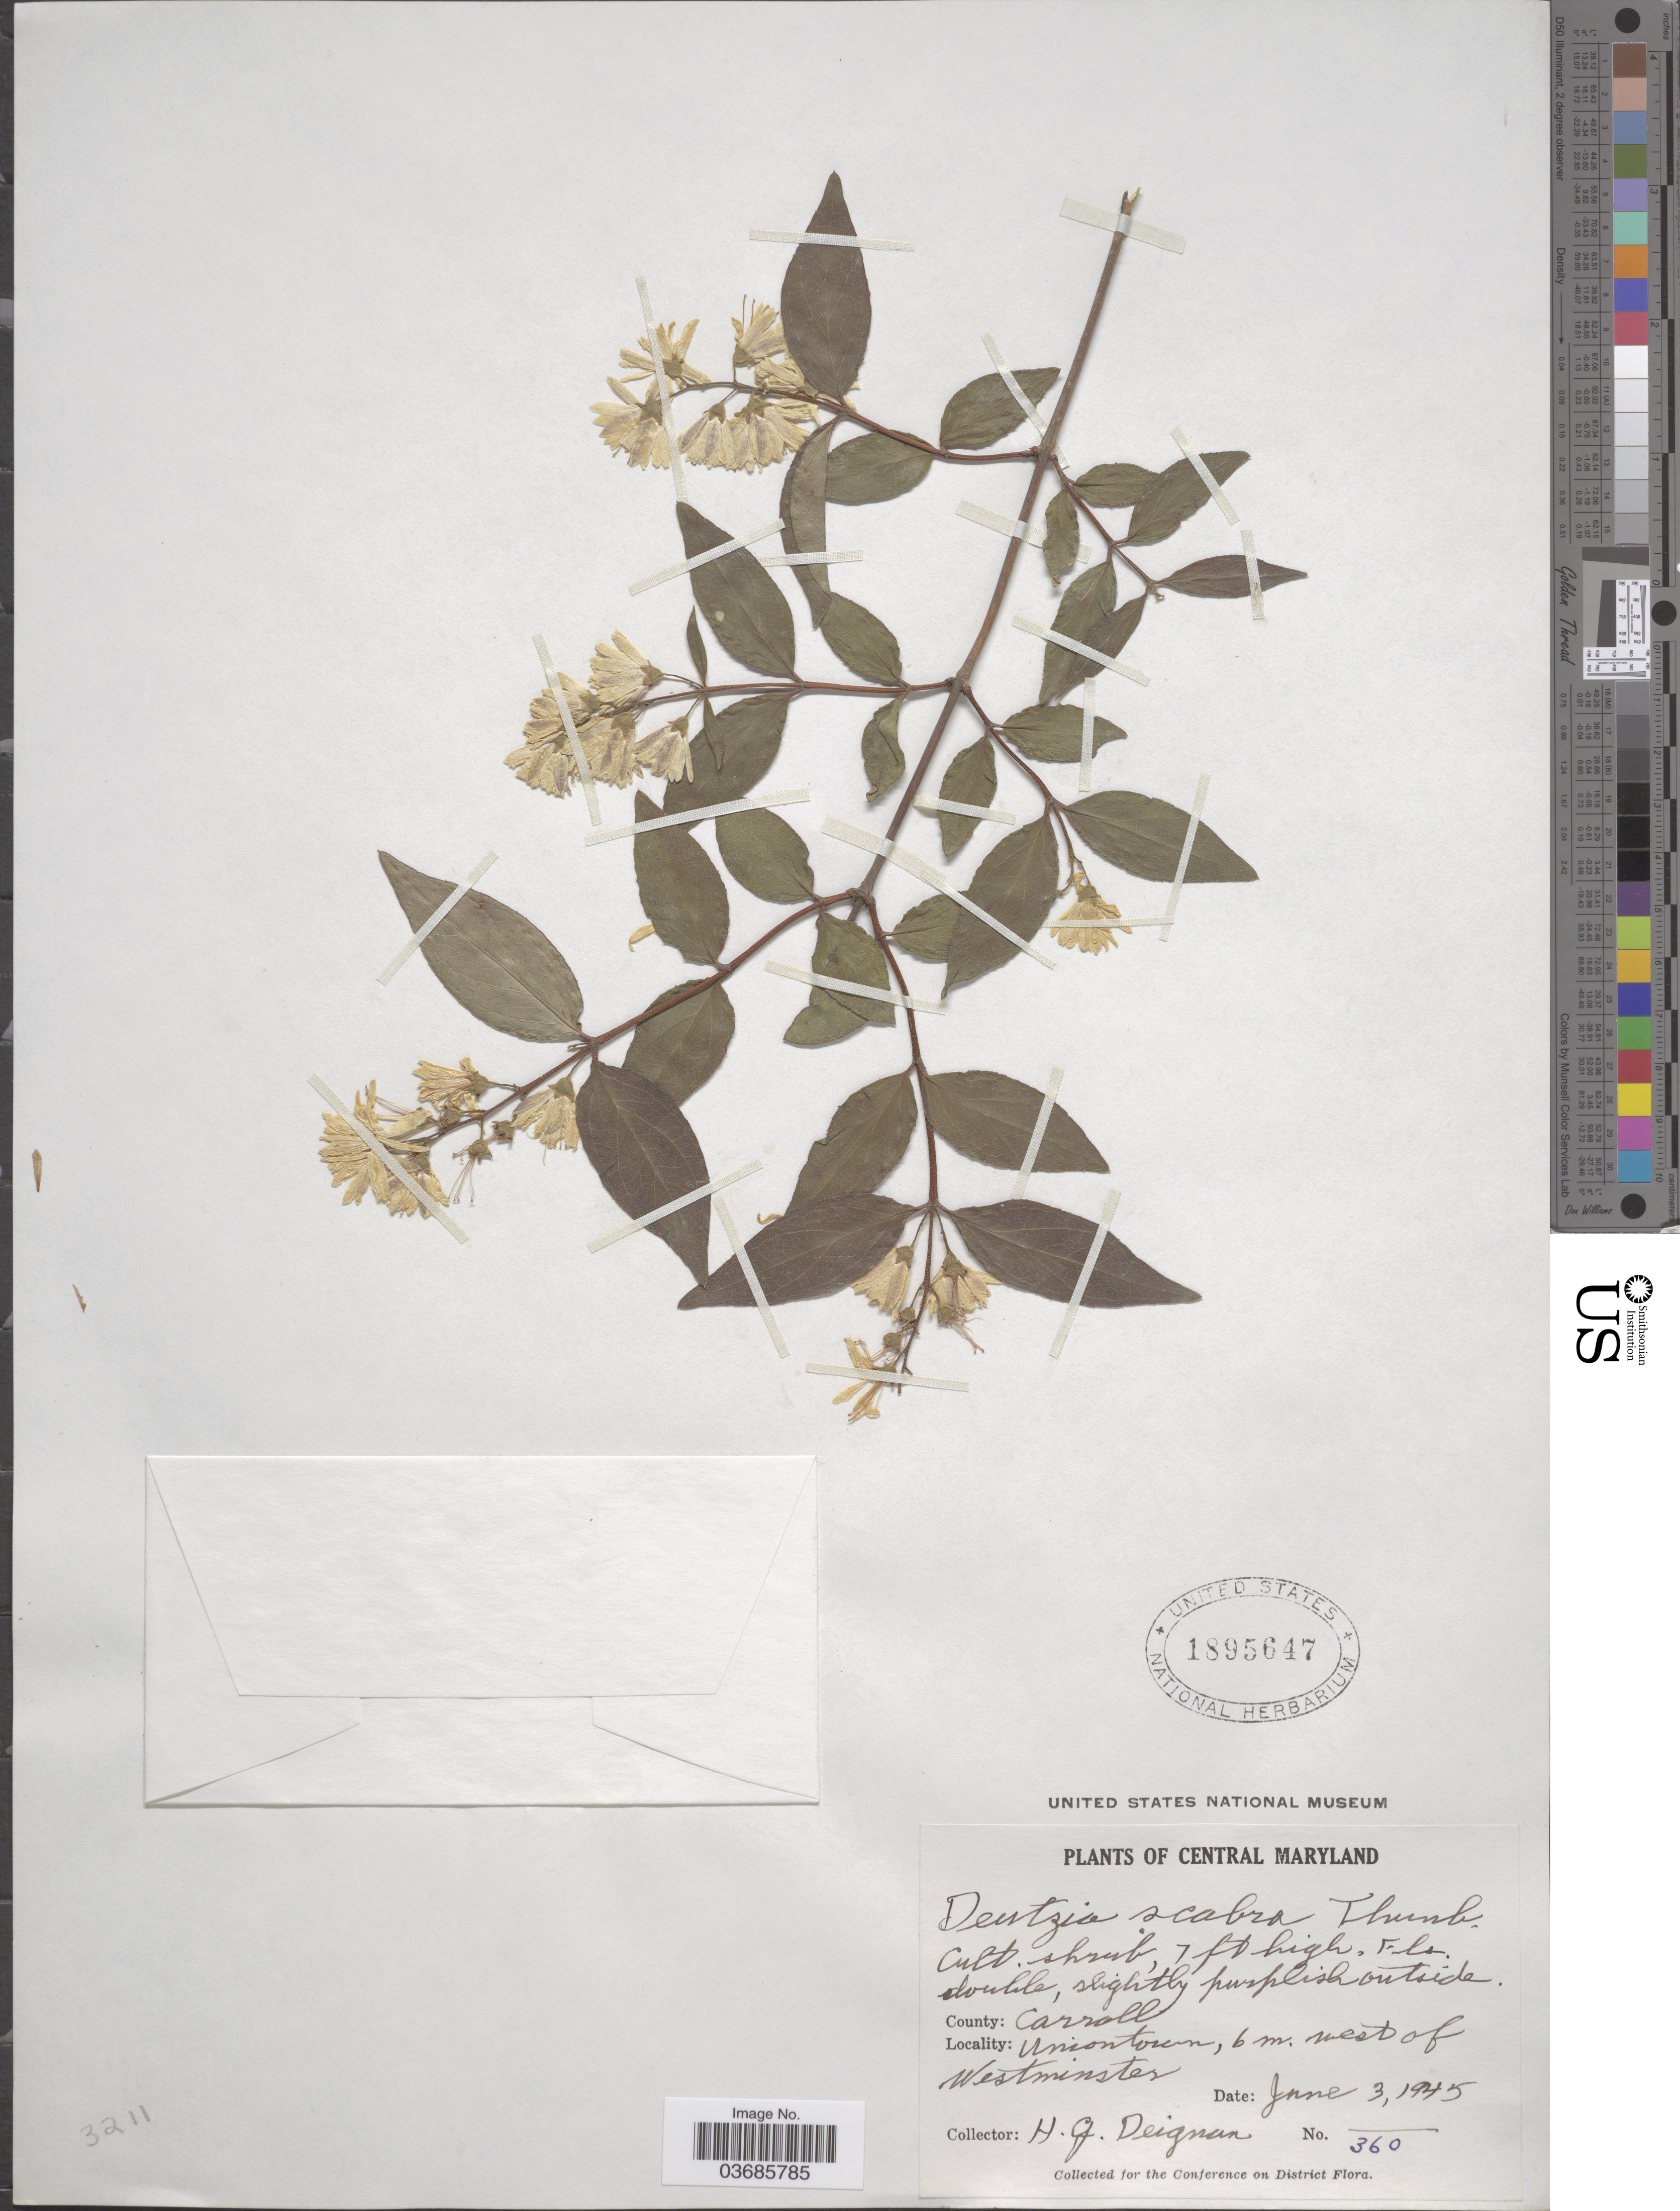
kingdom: Plantae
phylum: Tracheophyta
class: Magnoliopsida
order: Cornales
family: Hydrangeaceae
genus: Deutzia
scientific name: Deutzia crenata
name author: Siebold & Zucc.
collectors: H. Deignan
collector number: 360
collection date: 1945-06-03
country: United States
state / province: Maryland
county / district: Carroll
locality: Central Maryland. County: Carroll. Uniontown, 6 m. west of Westminster.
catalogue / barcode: US 1895647